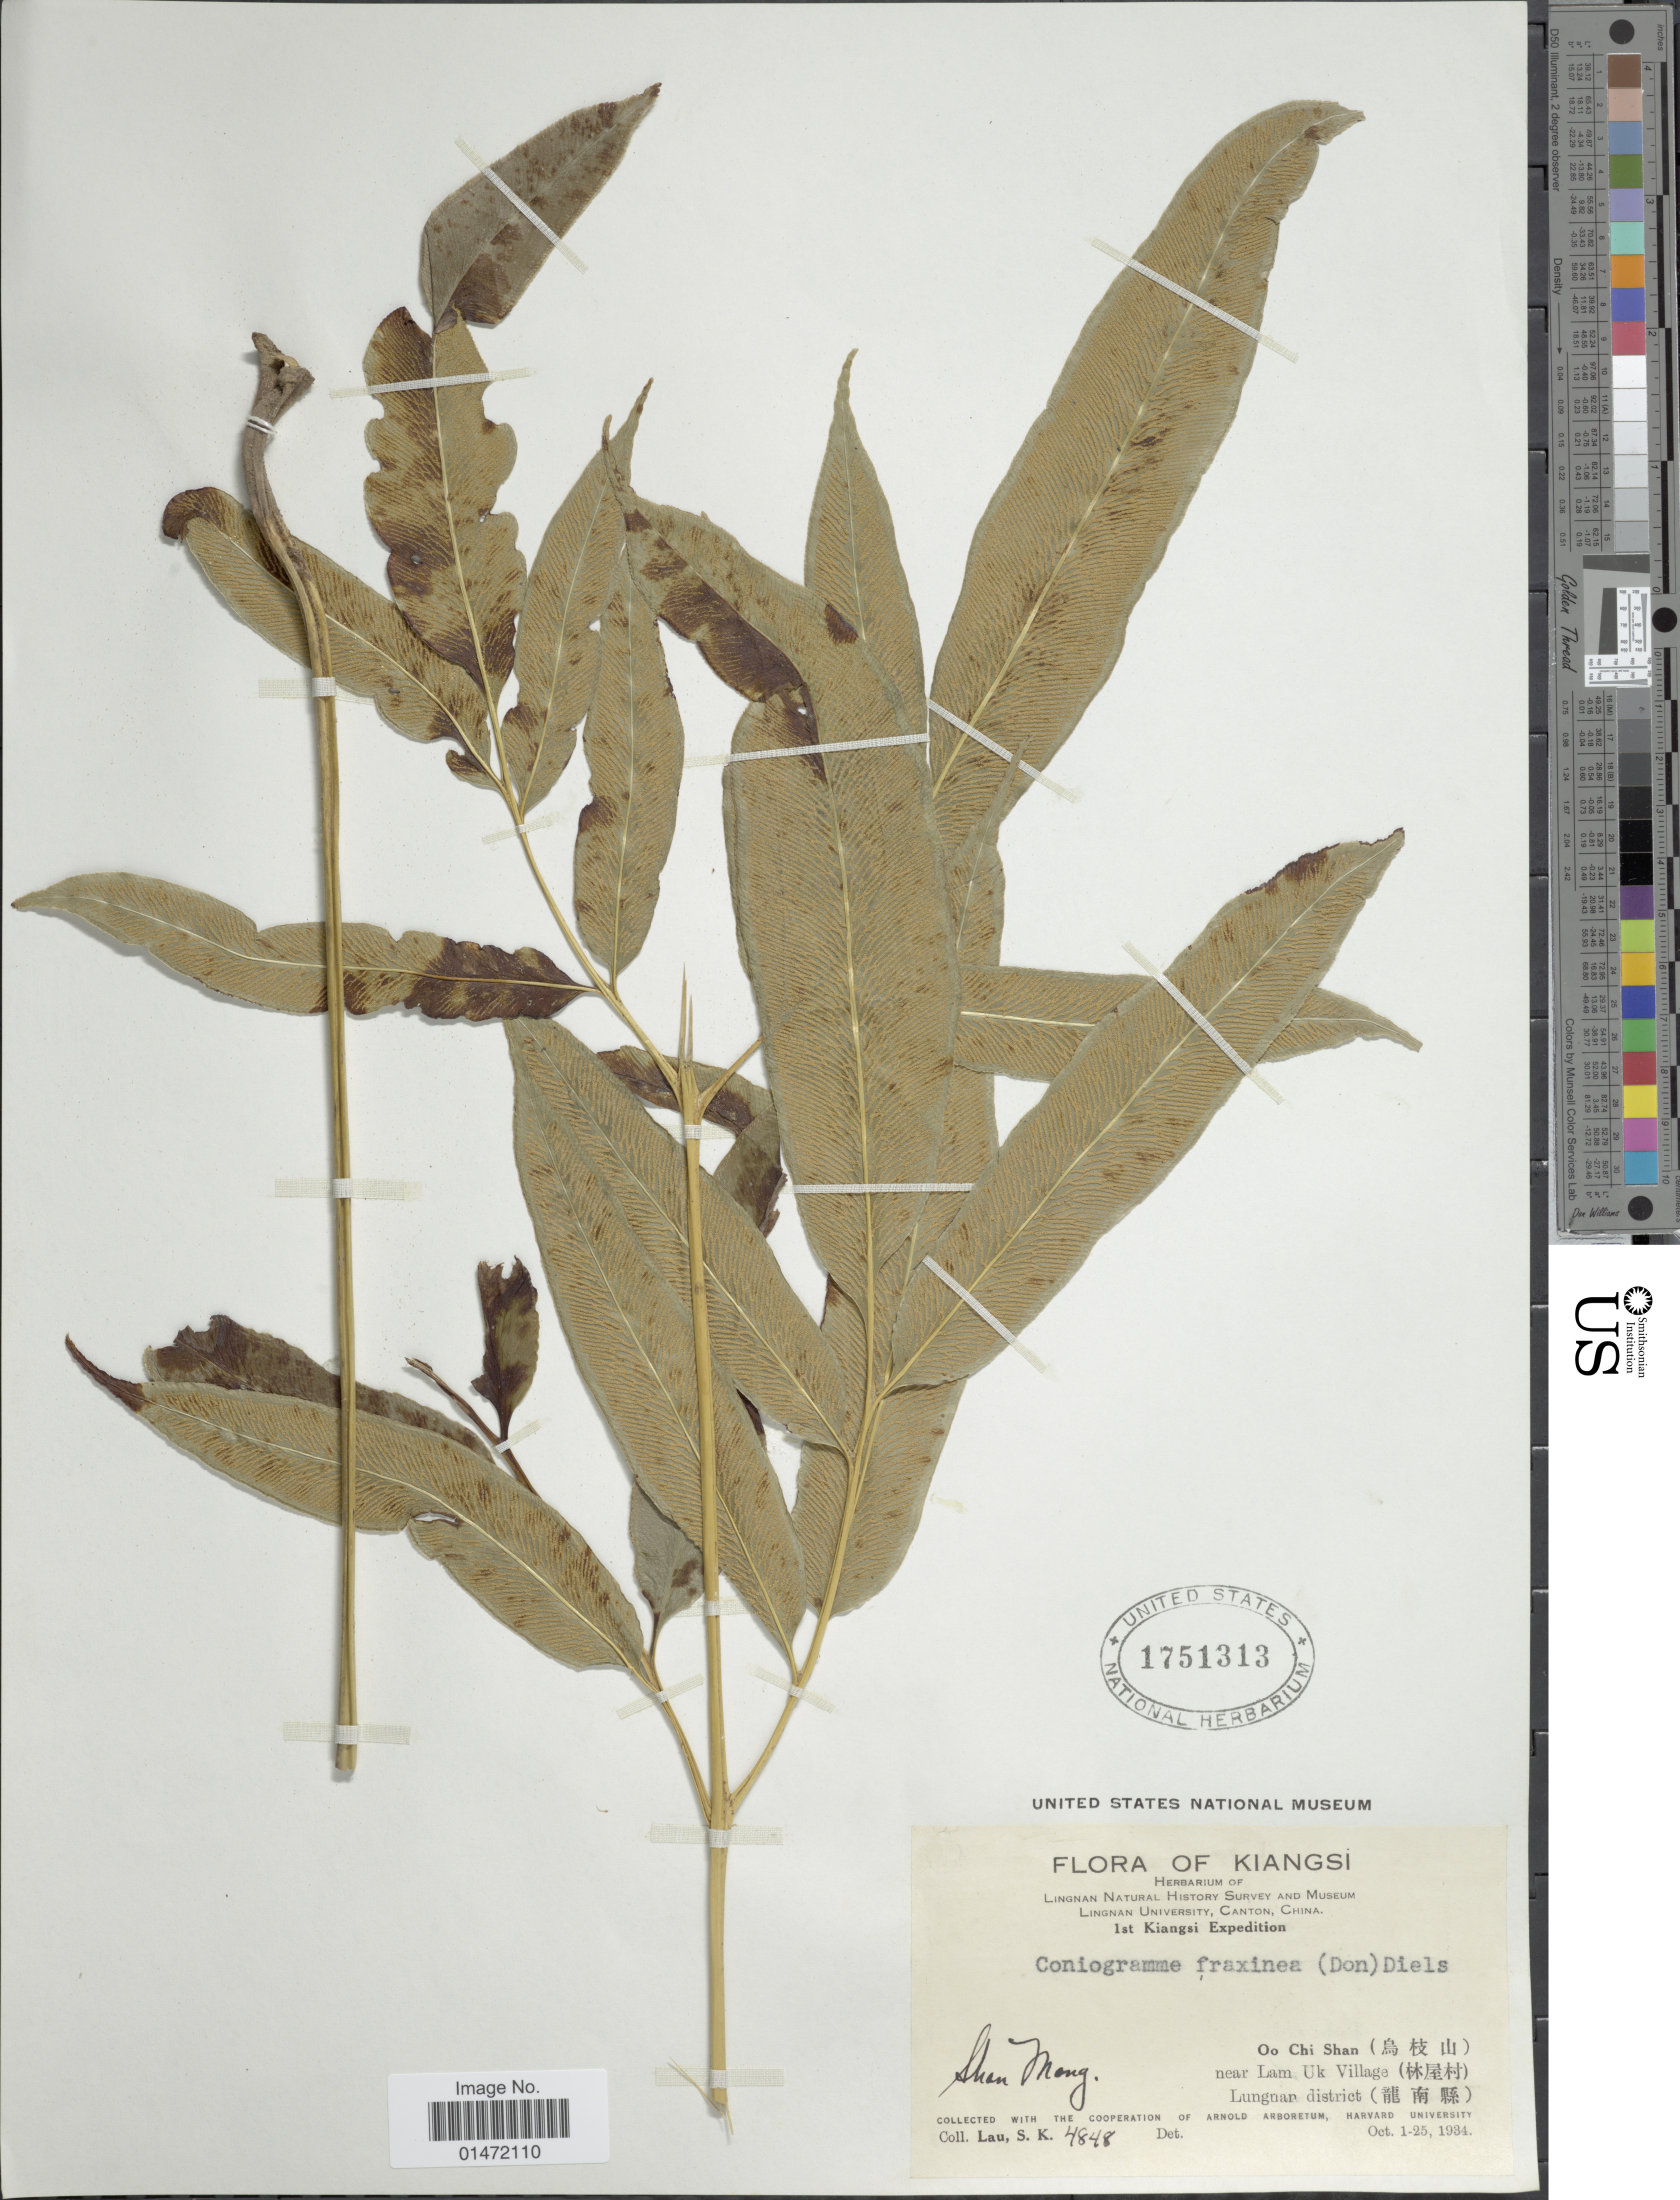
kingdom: Plantae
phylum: Tracheophyta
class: Polypodiopsida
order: Polypodiales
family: Pteridaceae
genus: Coniogramme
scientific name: Coniogramme japonica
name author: (Thunb. ex Murray) Diels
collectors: S. K. Lau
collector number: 4848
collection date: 1934-10-01/1934-10-25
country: China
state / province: Jiangxi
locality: Kiangsi. Oo Chi Shan (X) near Lam Uk Village (X) Lungnar district (X)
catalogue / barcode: US 1751313